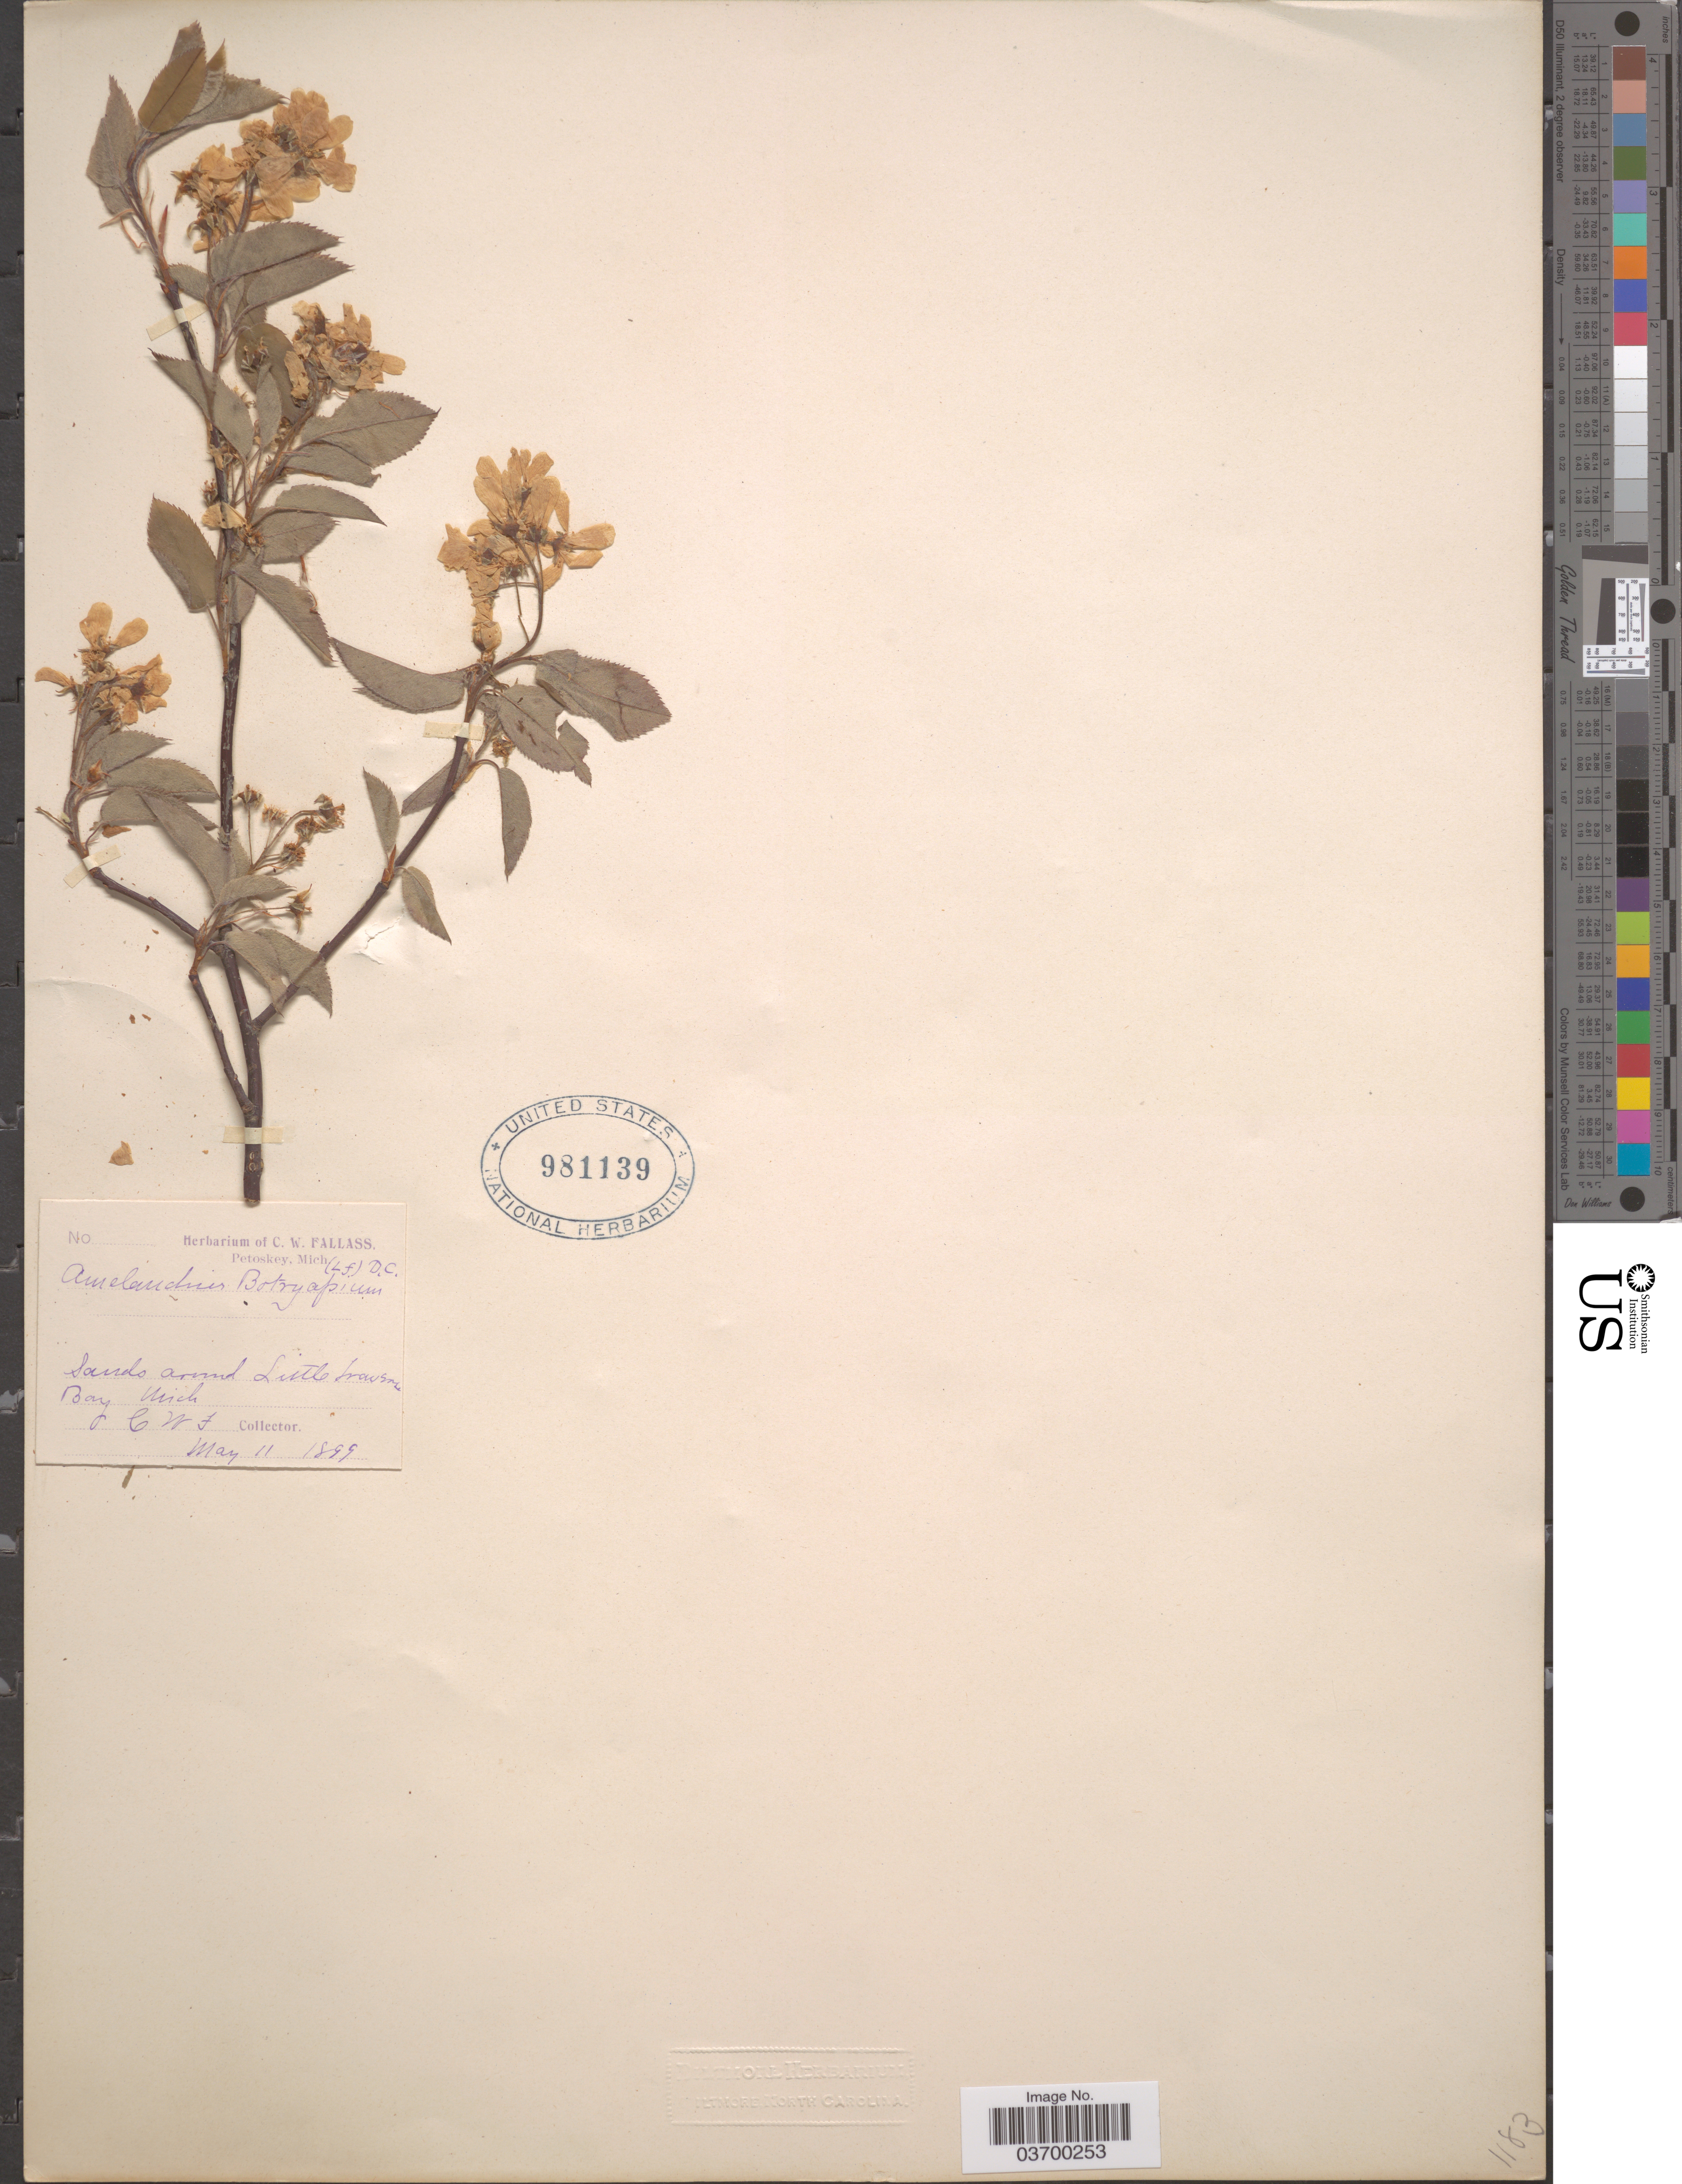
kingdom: Plantae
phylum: Tracheophyta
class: Magnoliopsida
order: Rosales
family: Rosaceae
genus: Amelanchier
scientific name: Amelanchier botryapium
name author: DC.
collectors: C. Fallas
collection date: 1899-05-11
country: United States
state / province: Michigan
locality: Sands around Little Traverse Bay.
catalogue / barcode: US 981139